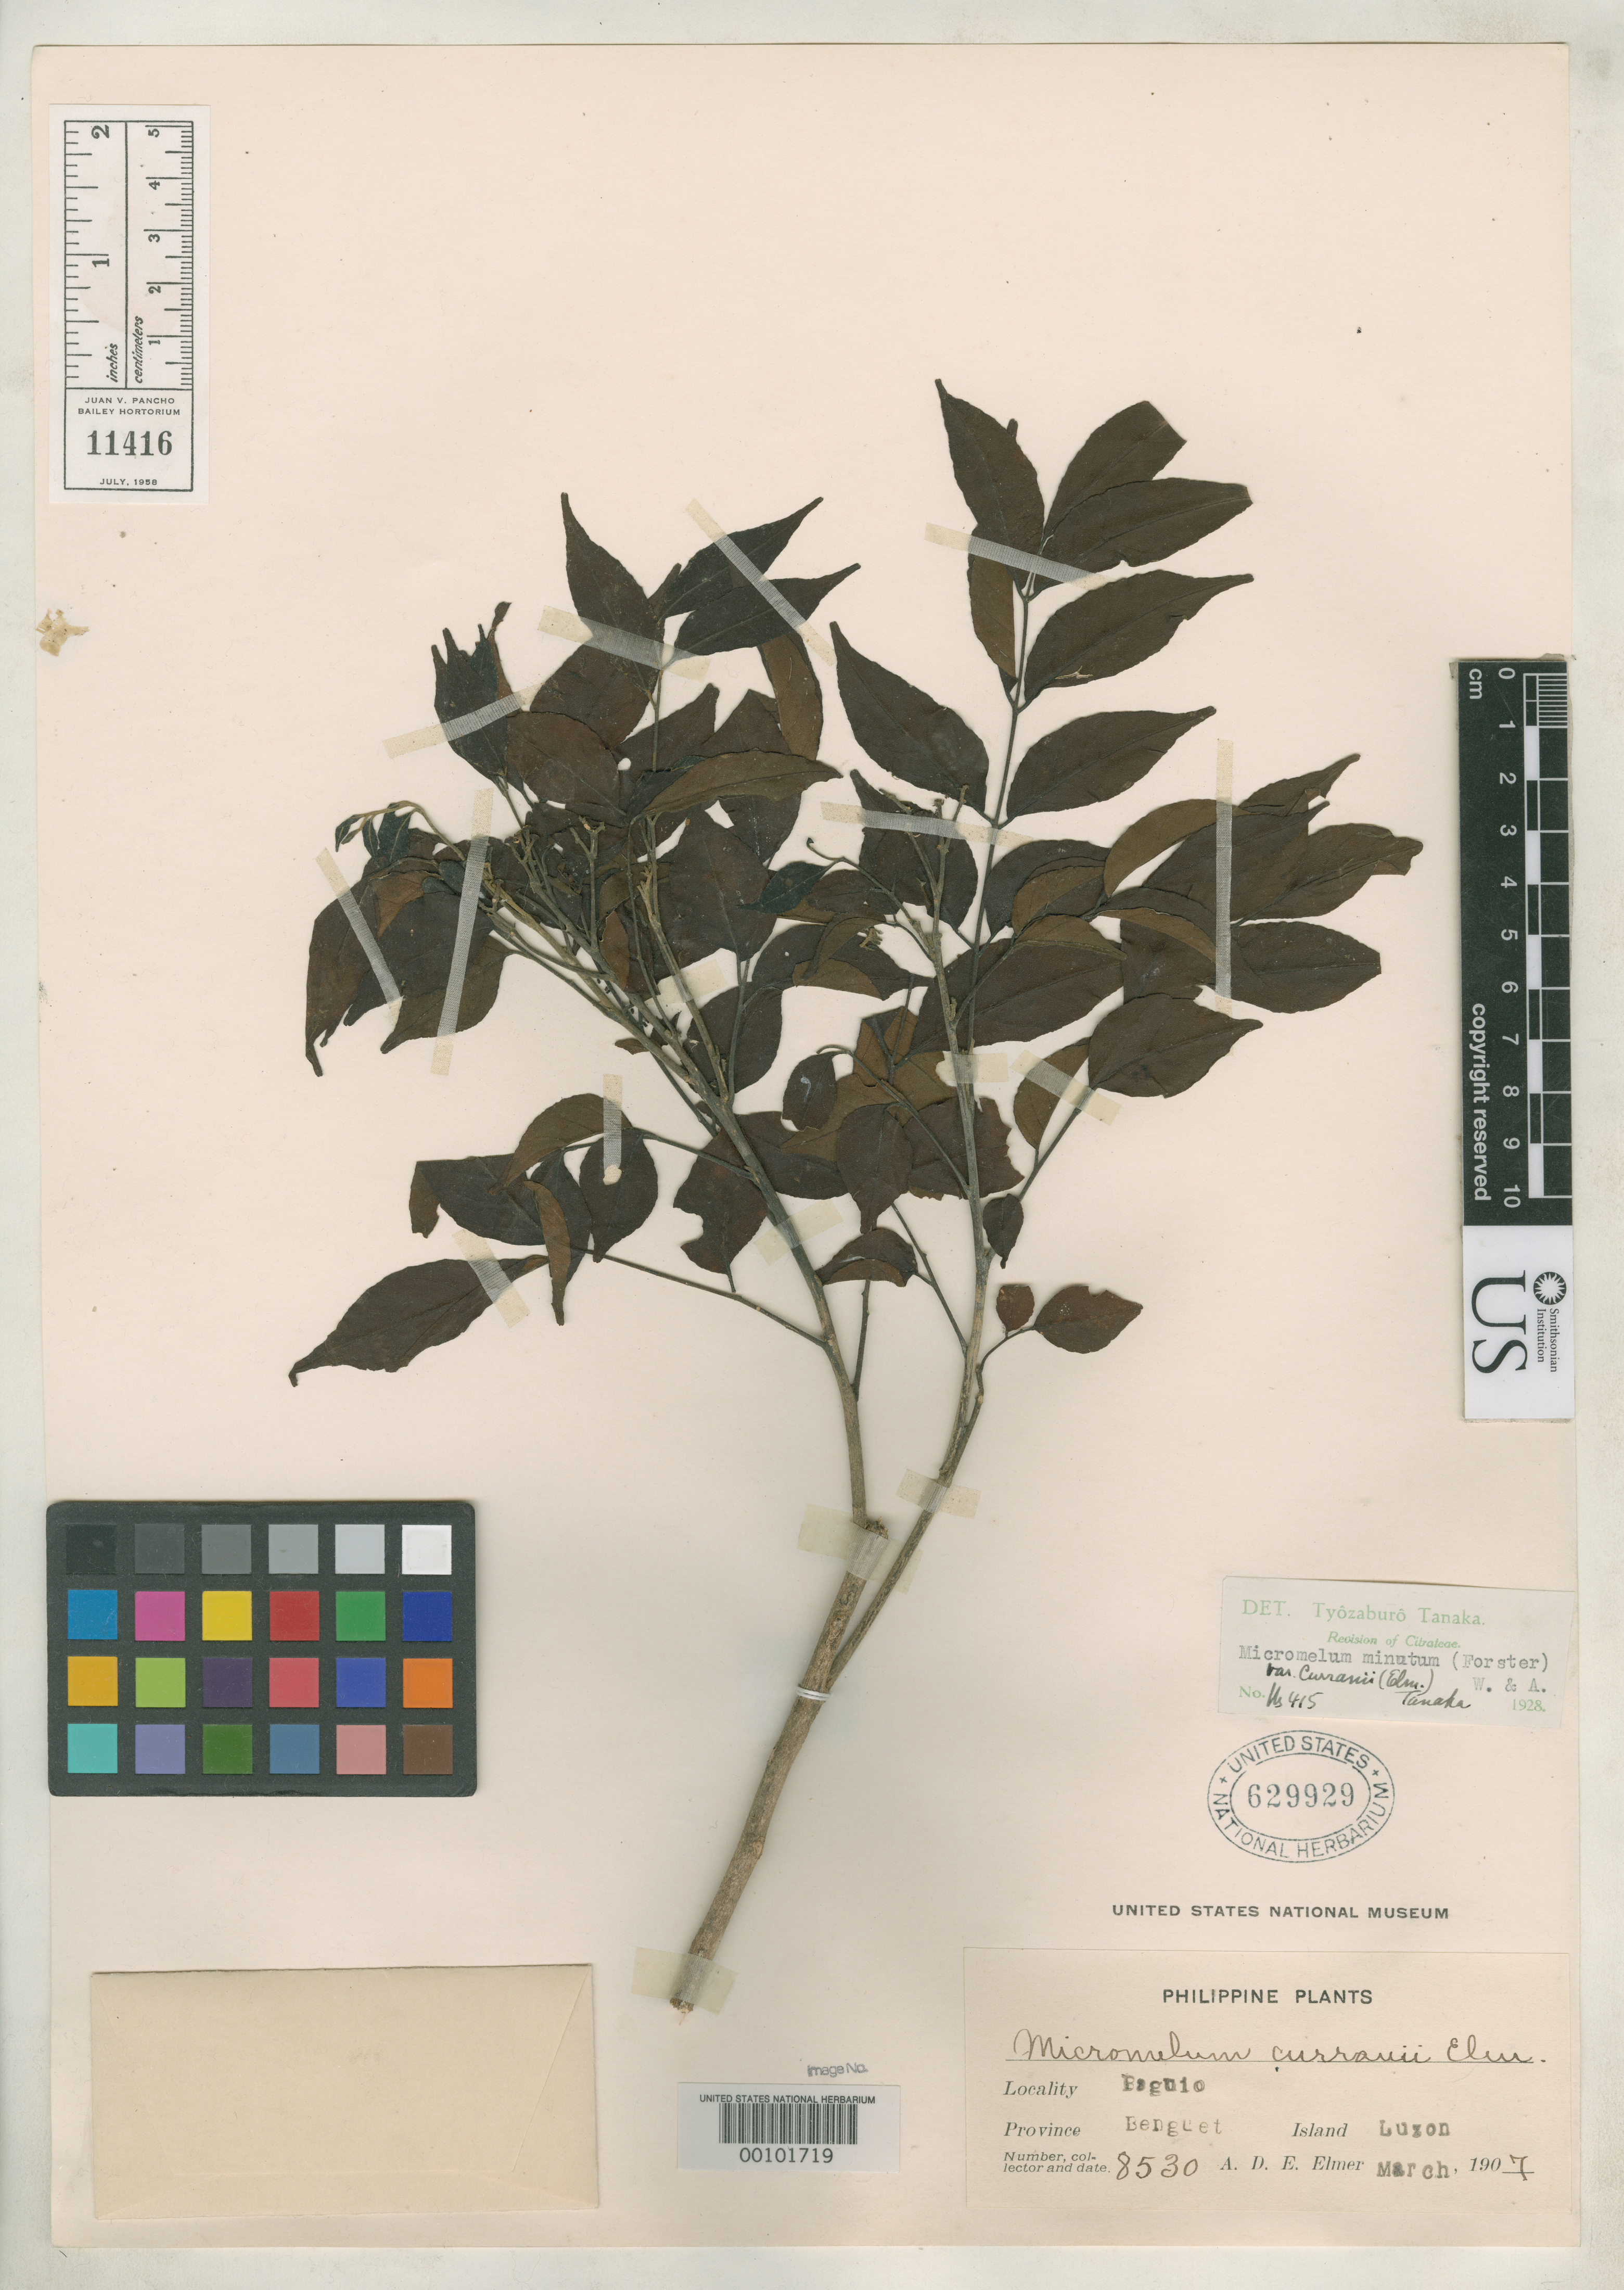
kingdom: Plantae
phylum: Tracheophyta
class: Magnoliopsida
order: Sapindales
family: Rutaceae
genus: Micromelum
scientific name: Micromelum curranii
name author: Elmer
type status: Isotype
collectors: A. D. E. Elmer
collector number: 8530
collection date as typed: Mar 1907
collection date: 1907-03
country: Philippines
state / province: Cordillera (Administrative Region)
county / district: Benguet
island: Luzon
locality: Baguio.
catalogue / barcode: US 629929